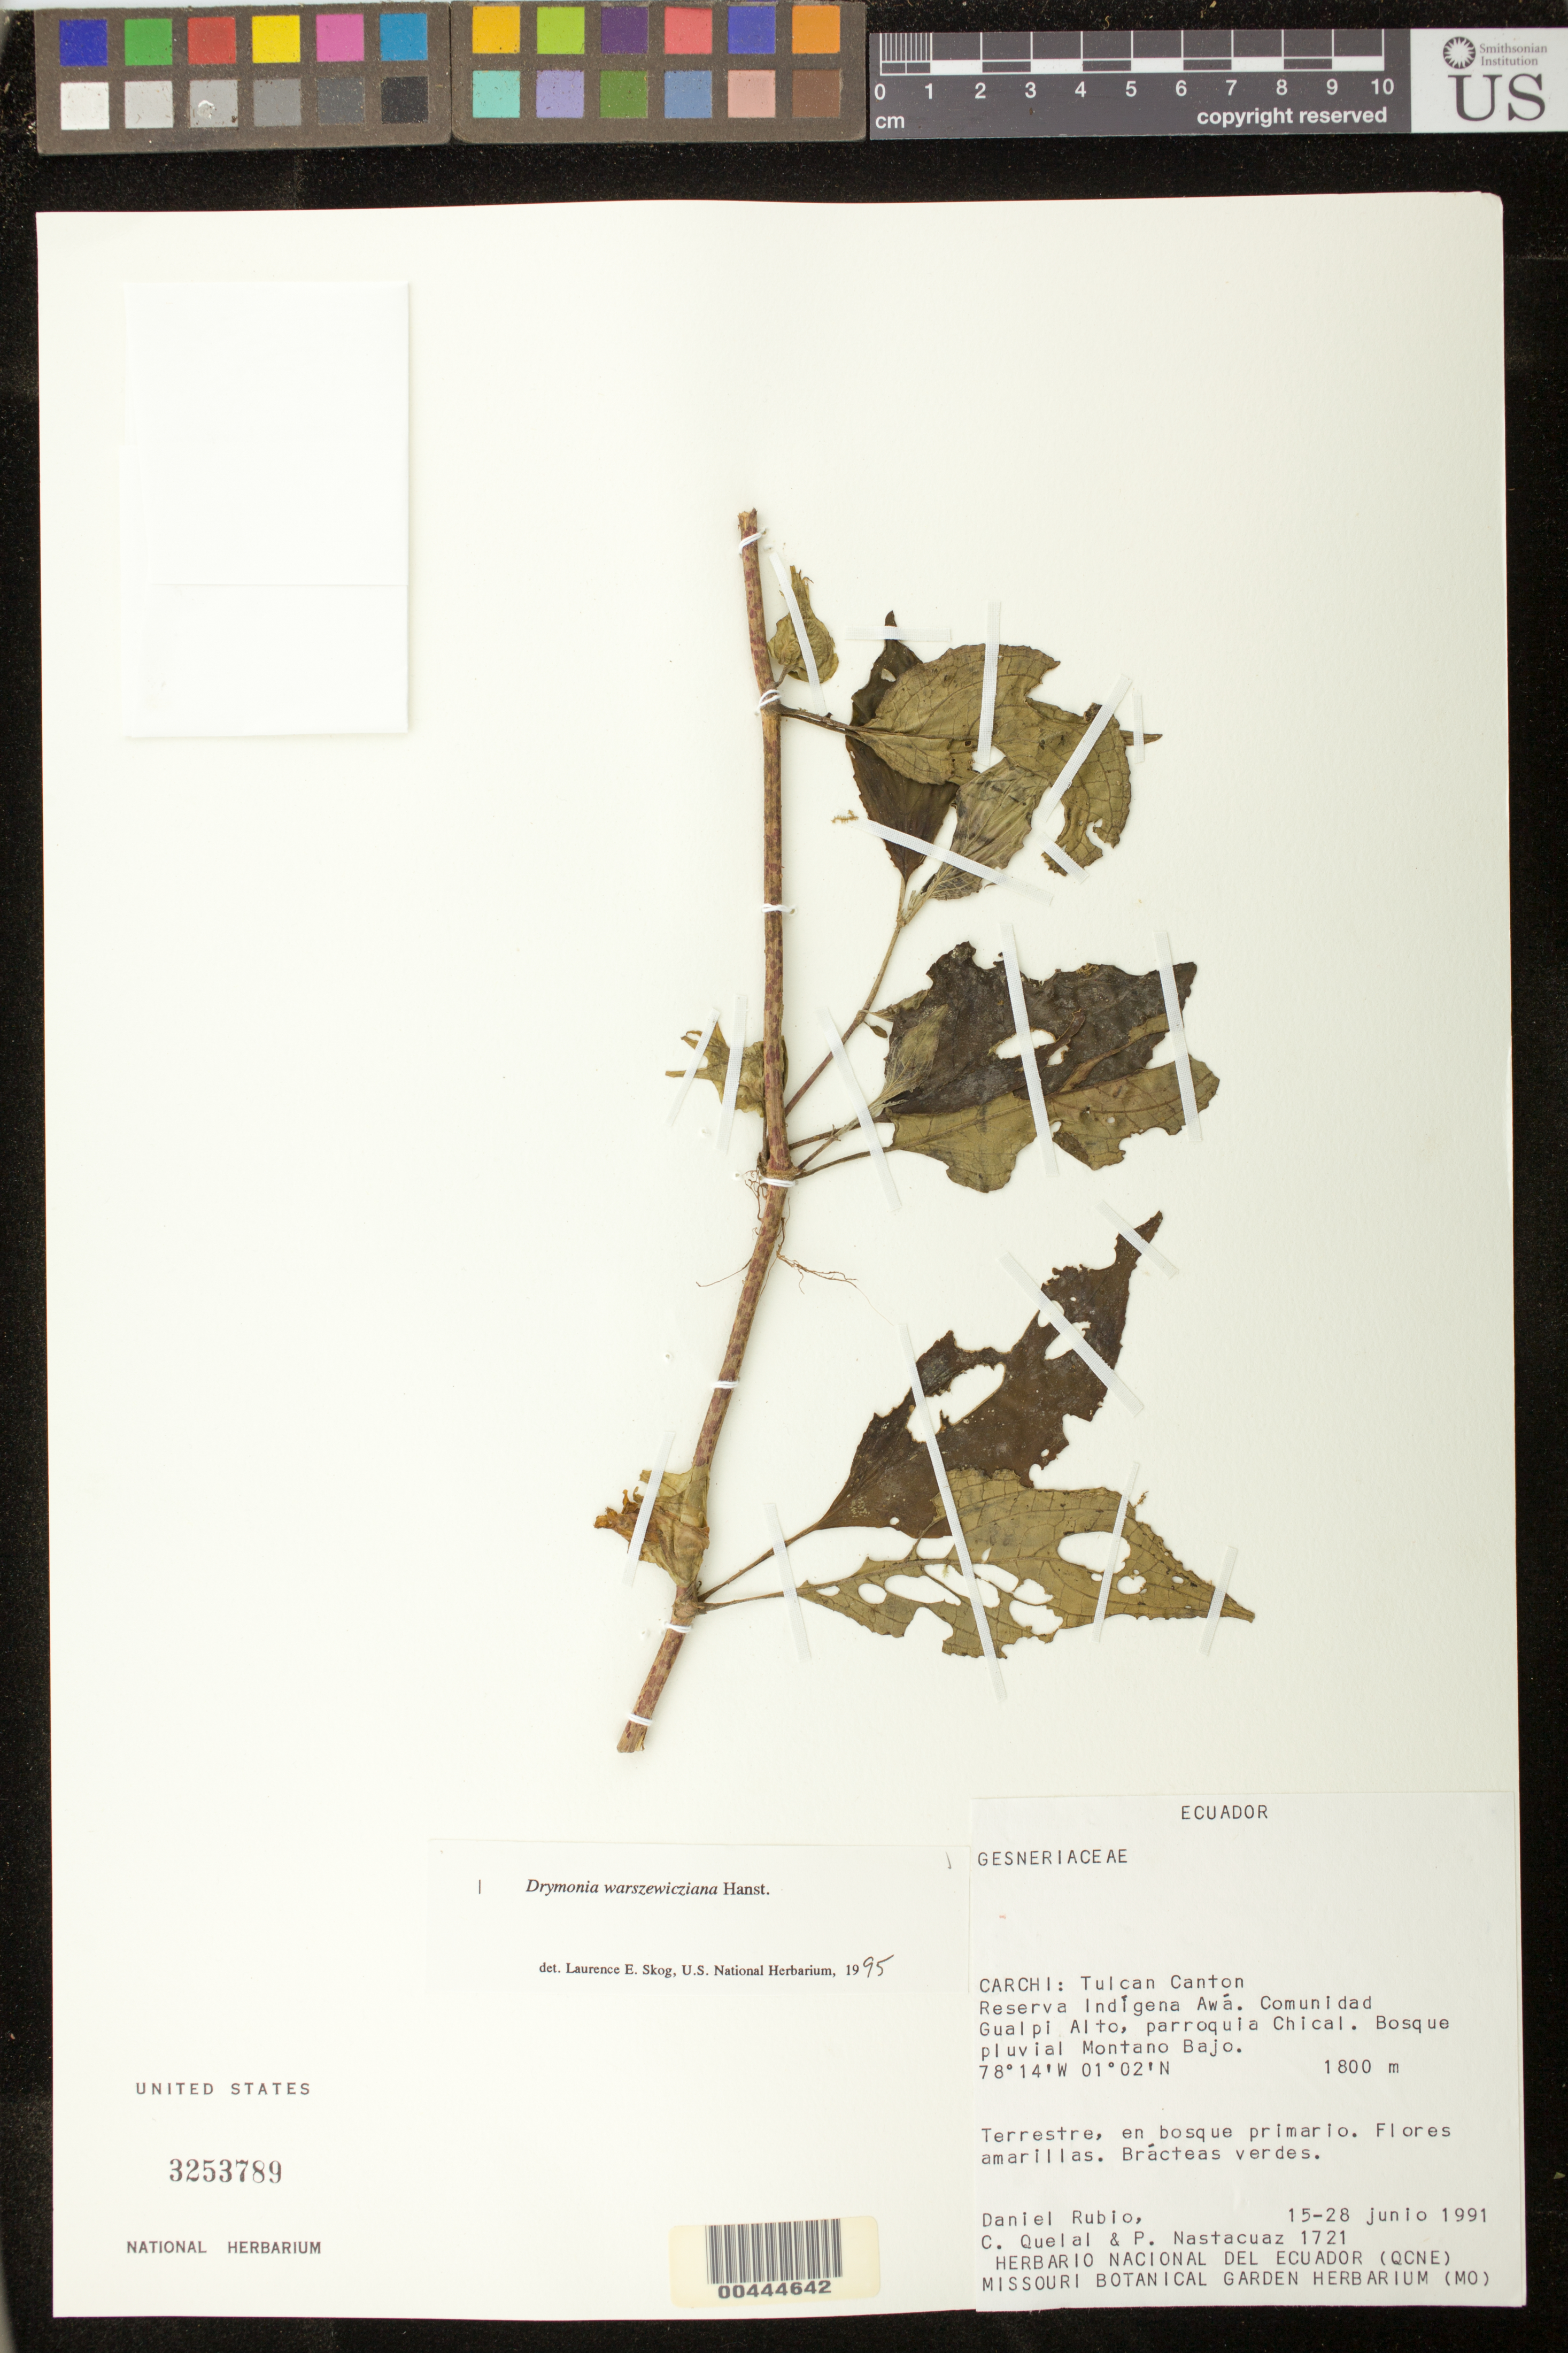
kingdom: Plantae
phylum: Tracheophyta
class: Magnoliopsida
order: Lamiales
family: Gesneriaceae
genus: Drymonia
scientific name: Drymonia warszewicziana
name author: Hanst.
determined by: Skog, Laurence E.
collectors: D. Rubio, C. Quelal & F. Nastacuáz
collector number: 1721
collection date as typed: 15-28 Jun 1991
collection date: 1991-06-15/1991-06-28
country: Ecuador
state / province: Carchi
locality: Tulcan Canton. Reserva Inígena Awá. Comunidad Gualpi Alto, parroquia Chical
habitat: Bosque pluvial Montano Bajo; bosque primario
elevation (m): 1800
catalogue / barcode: US 3253789